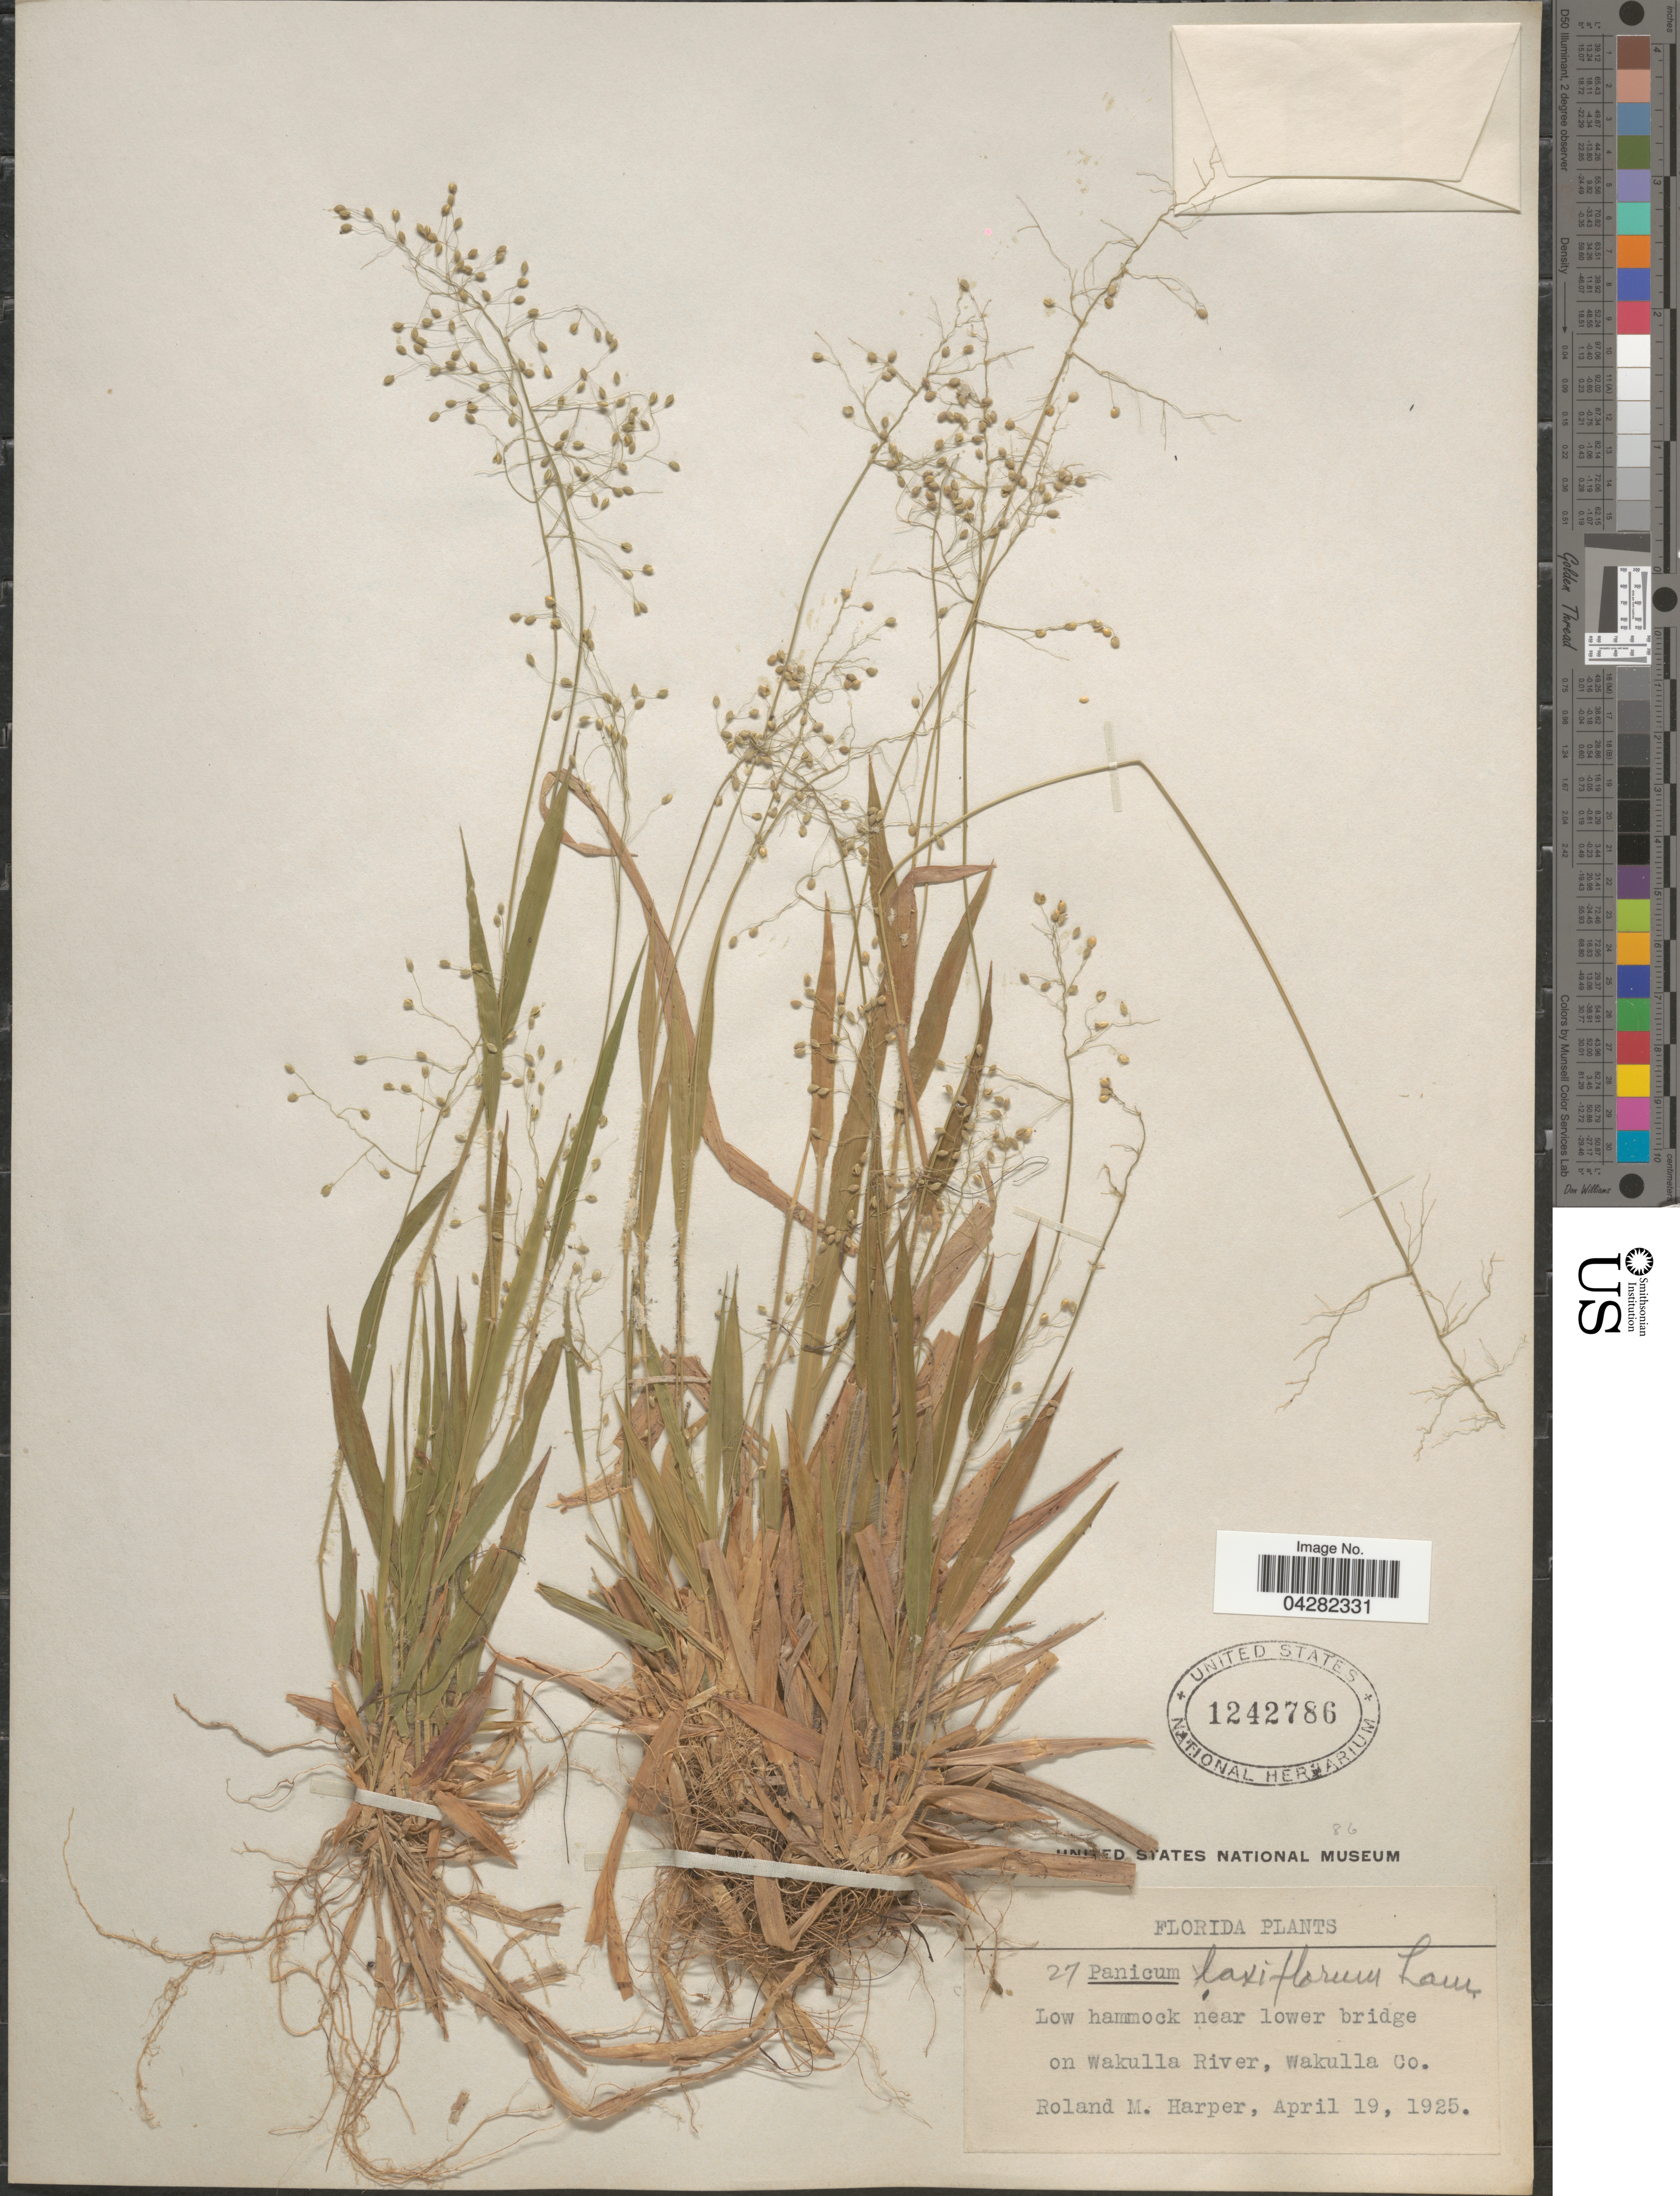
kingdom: Plantae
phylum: Tracheophyta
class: Liliopsida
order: Poales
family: Poaceae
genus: Dichanthelium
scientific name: Dichanthelium laxiflorum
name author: (Lam.) Gould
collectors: R. M. Harper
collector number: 27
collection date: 1925-04-19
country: United States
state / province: Florida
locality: Low hammock near lower bridge on Wakulla River, Wakulla Co.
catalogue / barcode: US 1242786